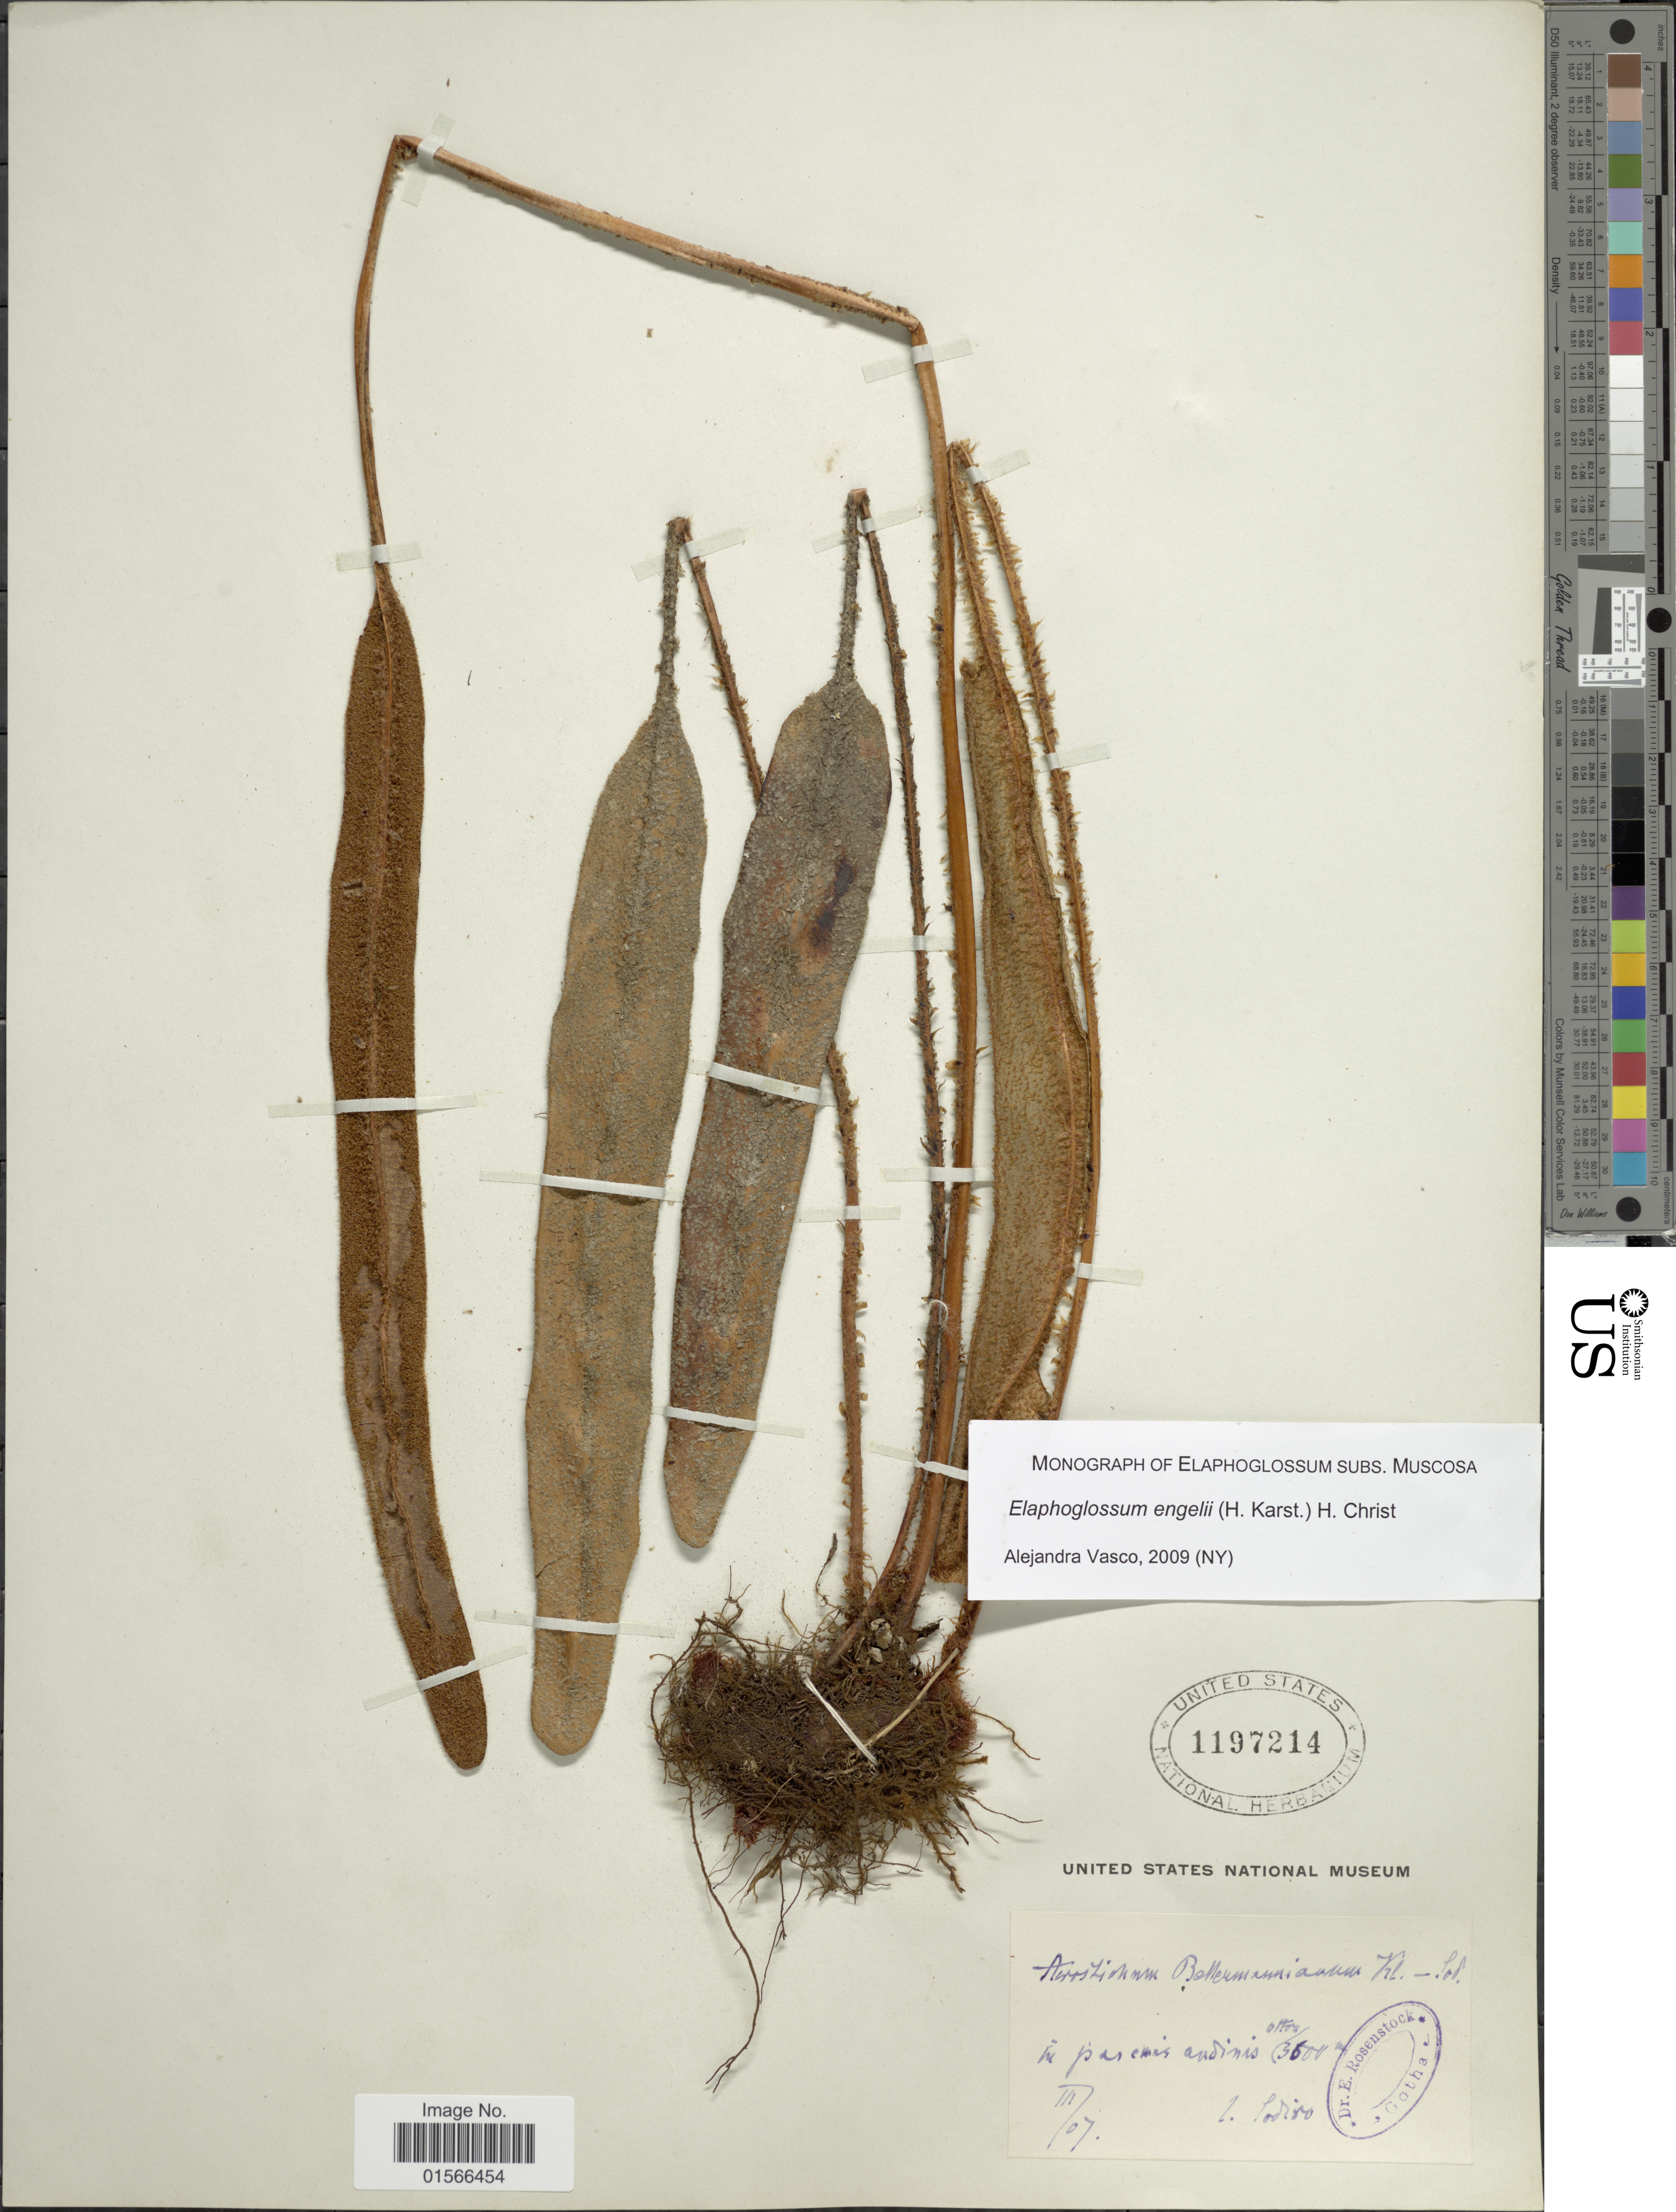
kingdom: Plantae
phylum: Tracheophyta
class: Polypodiopsida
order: Polypodiales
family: Dryopteridaceae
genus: Elaphoglossum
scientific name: Elaphoglossum engelii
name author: (H. Karst.) Christ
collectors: Sodiro, --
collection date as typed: Transcribed d/m/y: /3/7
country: Ecuador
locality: In pascuis andinis.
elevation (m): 3500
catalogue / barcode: US 1197214